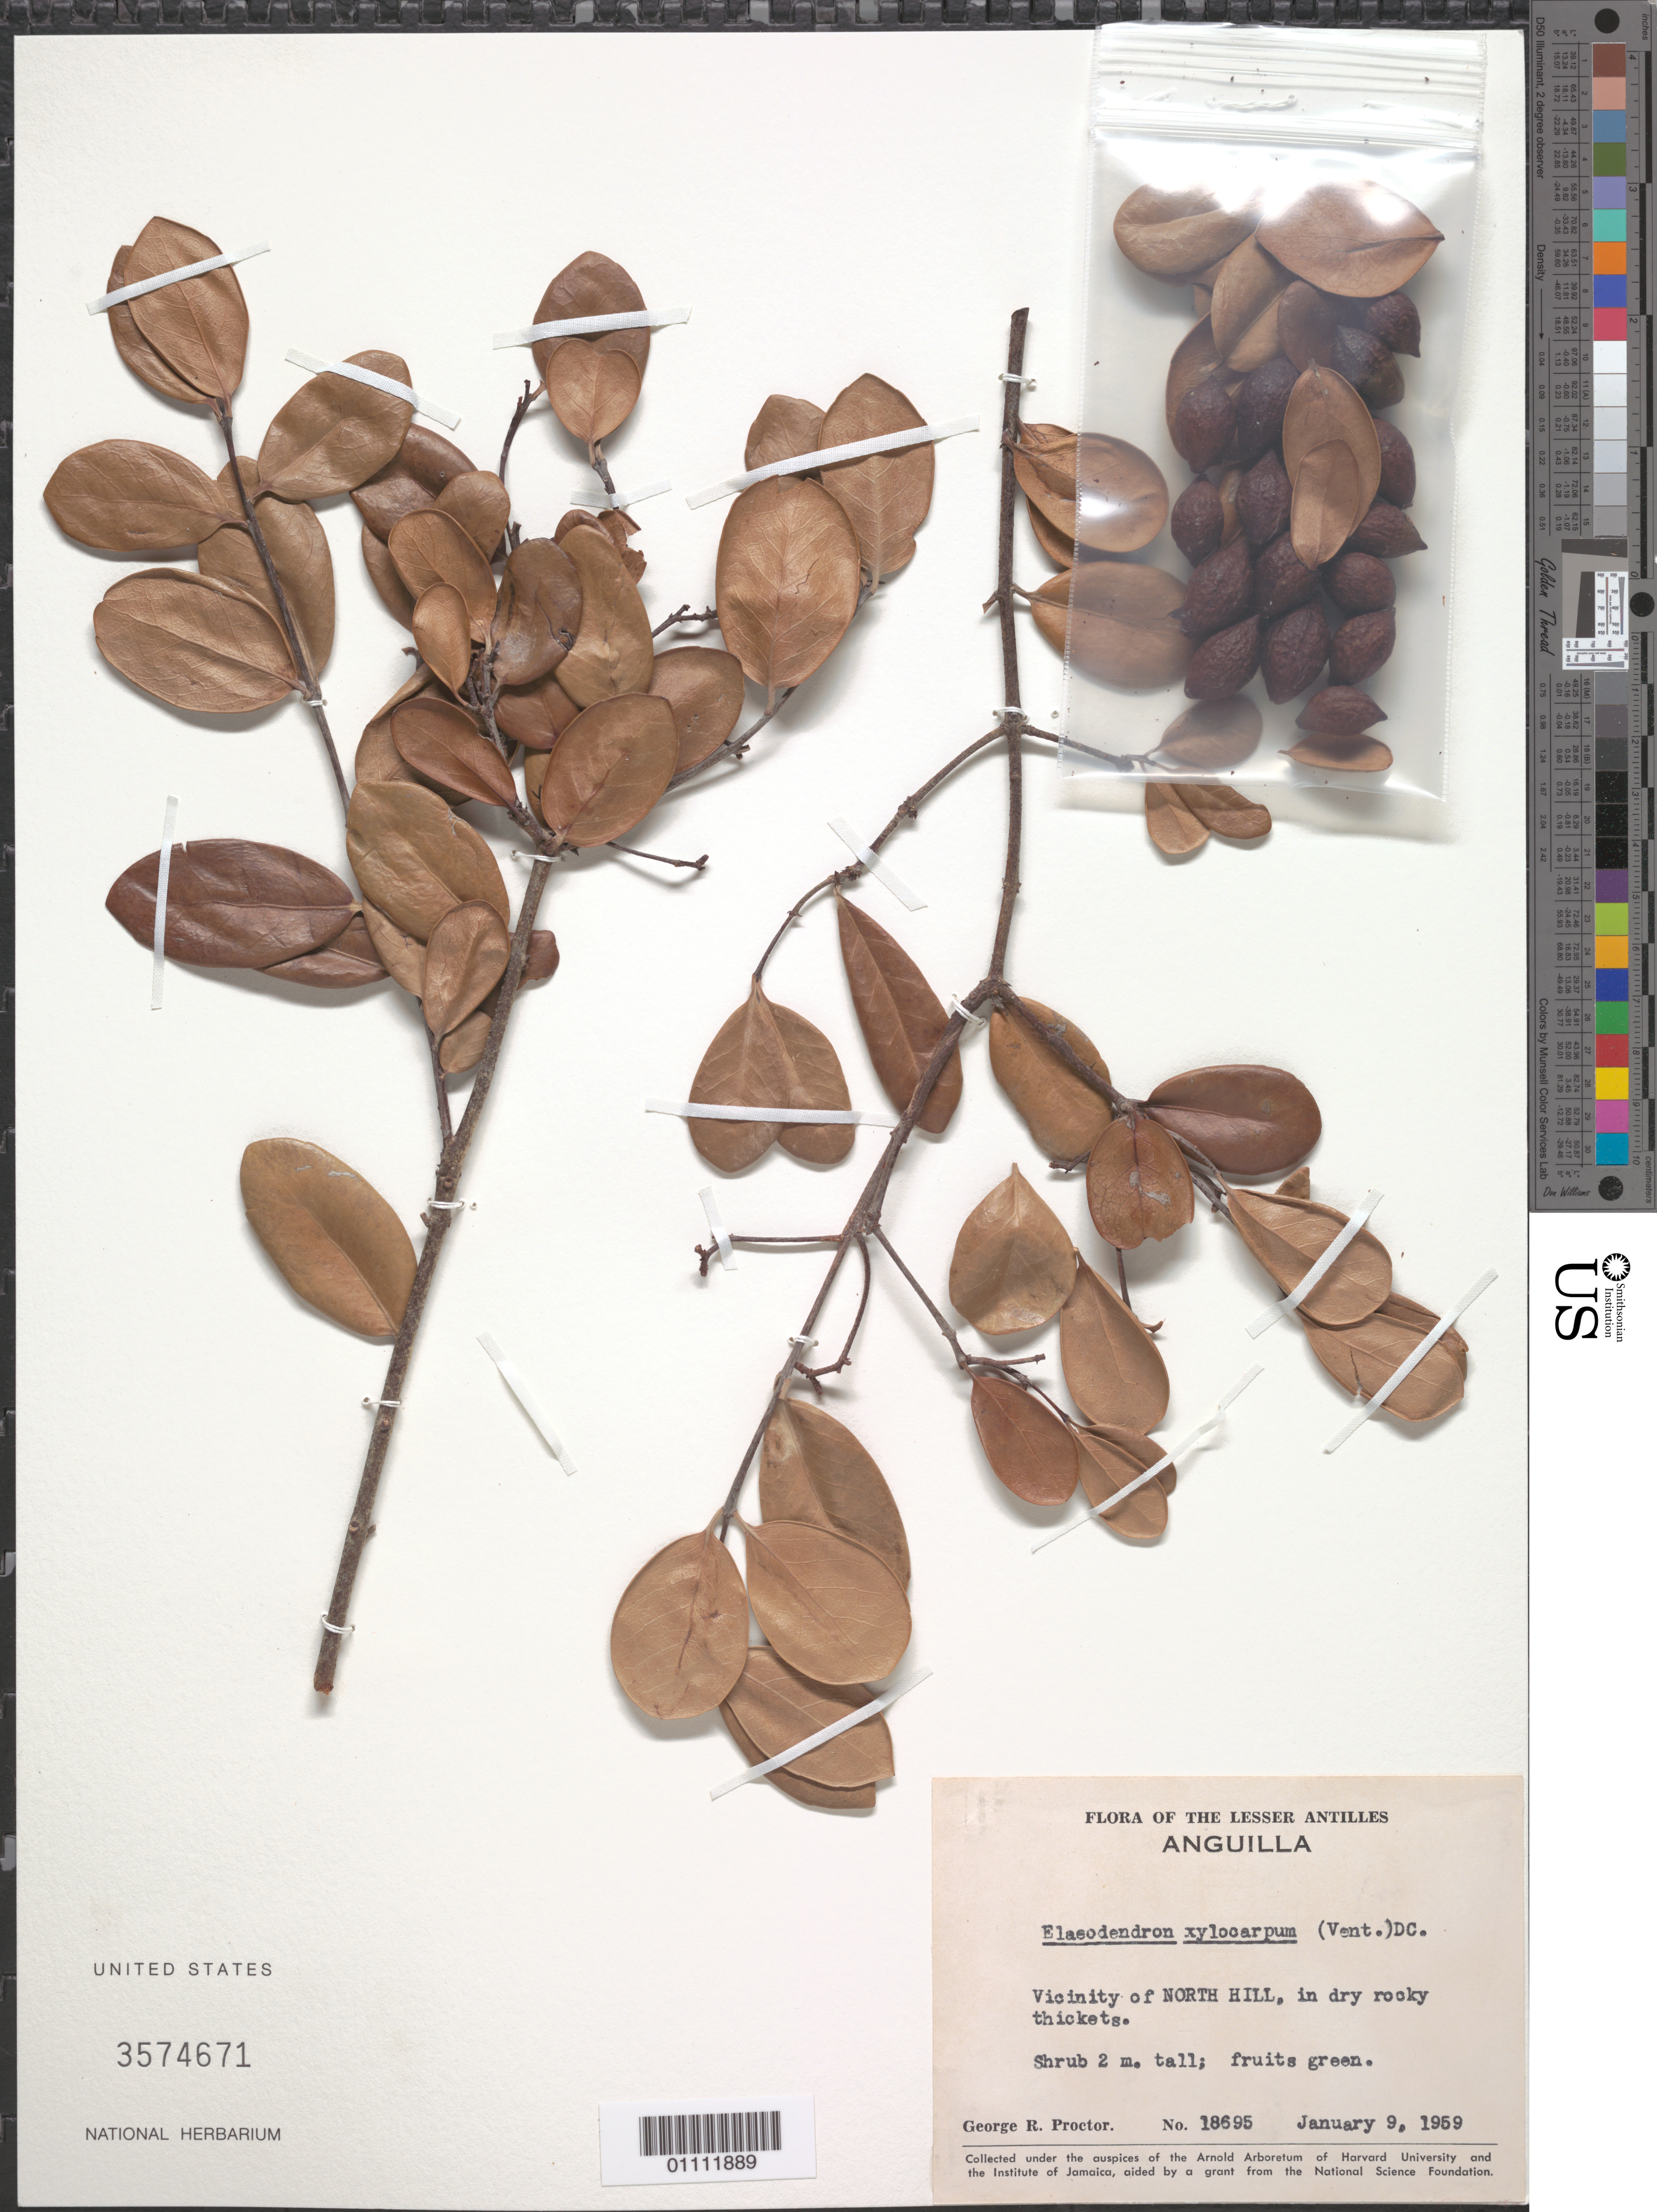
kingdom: Plantae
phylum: Tracheophyta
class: Magnoliopsida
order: Celastrales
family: Celastraceae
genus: Elaeodendron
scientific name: Elaeodendron xylocarpum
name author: (Vent.) DC.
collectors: G. R. Proctor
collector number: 18695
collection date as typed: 09 Jan 1959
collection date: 1959-01-09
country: Anguilla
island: Anguilla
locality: North Hill vicinity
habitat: In dry rocky thickets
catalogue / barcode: US 3574671